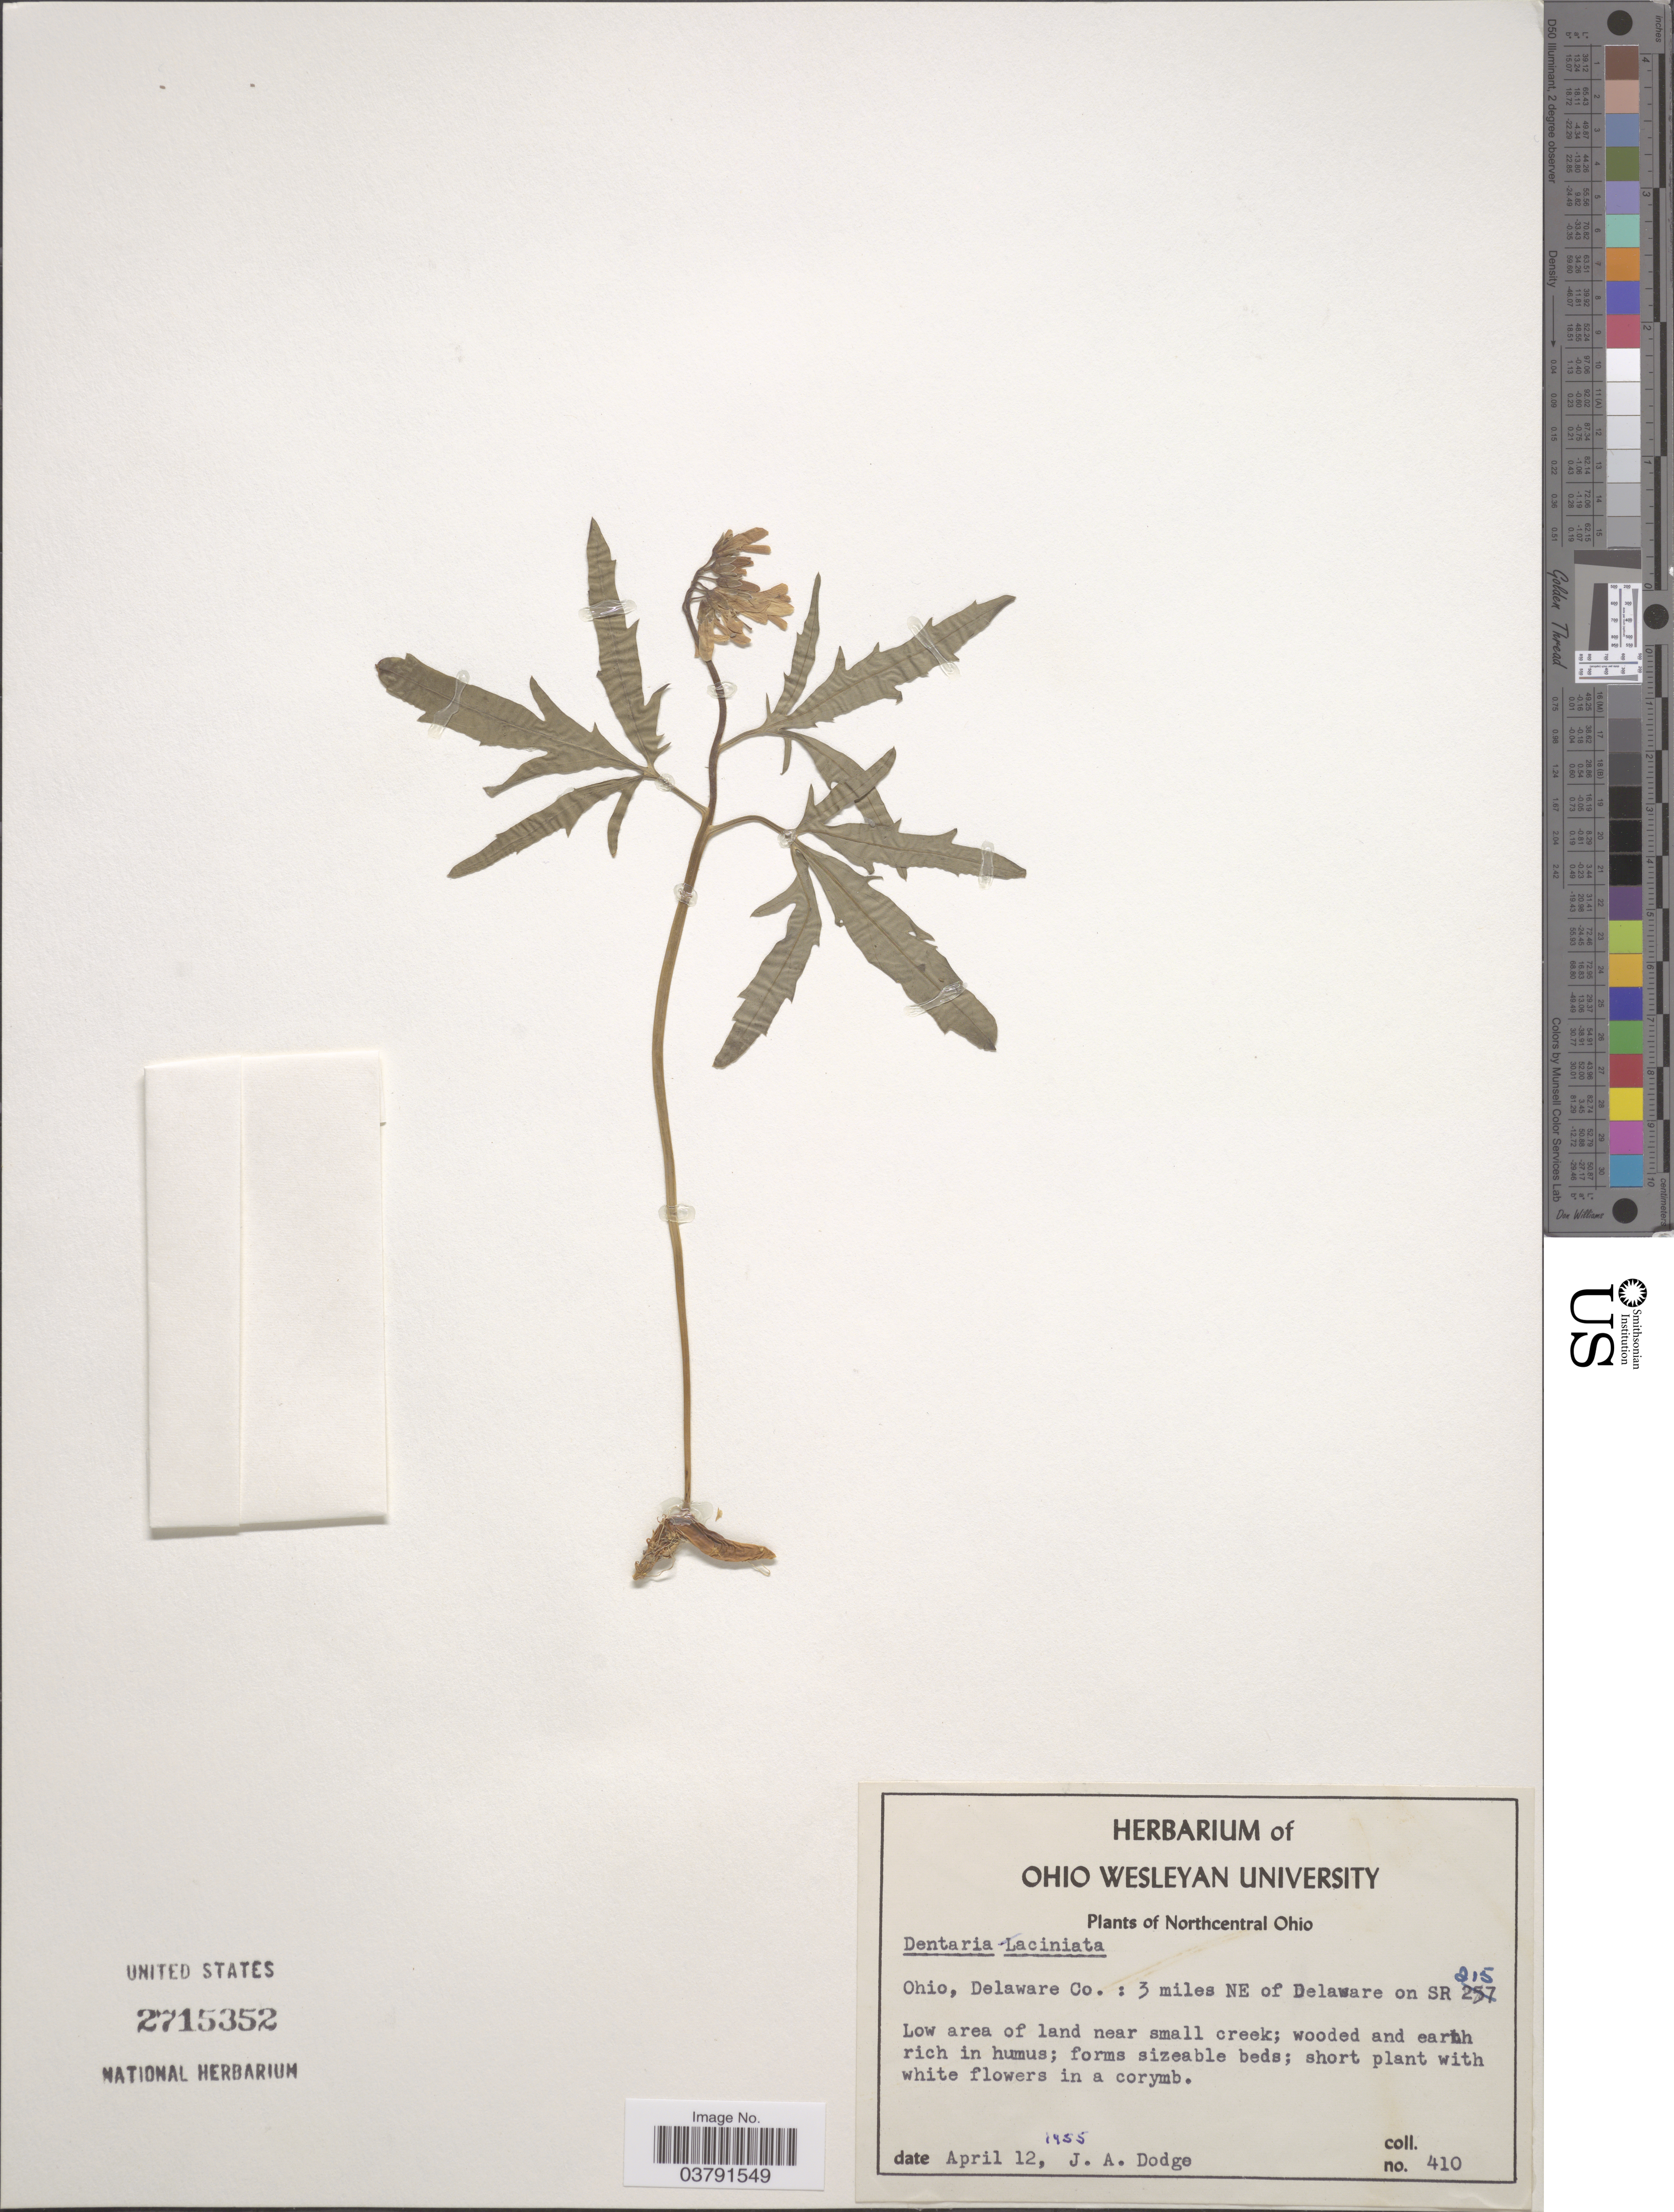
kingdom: Plantae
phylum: Tracheophyta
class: Magnoliopsida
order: Brassicales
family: Brassicaceae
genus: Dentaria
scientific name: Dentaria laciniata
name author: Muhl.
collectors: J. Dodge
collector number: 410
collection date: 1955-04-12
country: United States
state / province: Ohio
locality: Northcentral Ohio. Delaware Co.: 3 miles NE of Delaware on SR 215.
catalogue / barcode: US 2715352